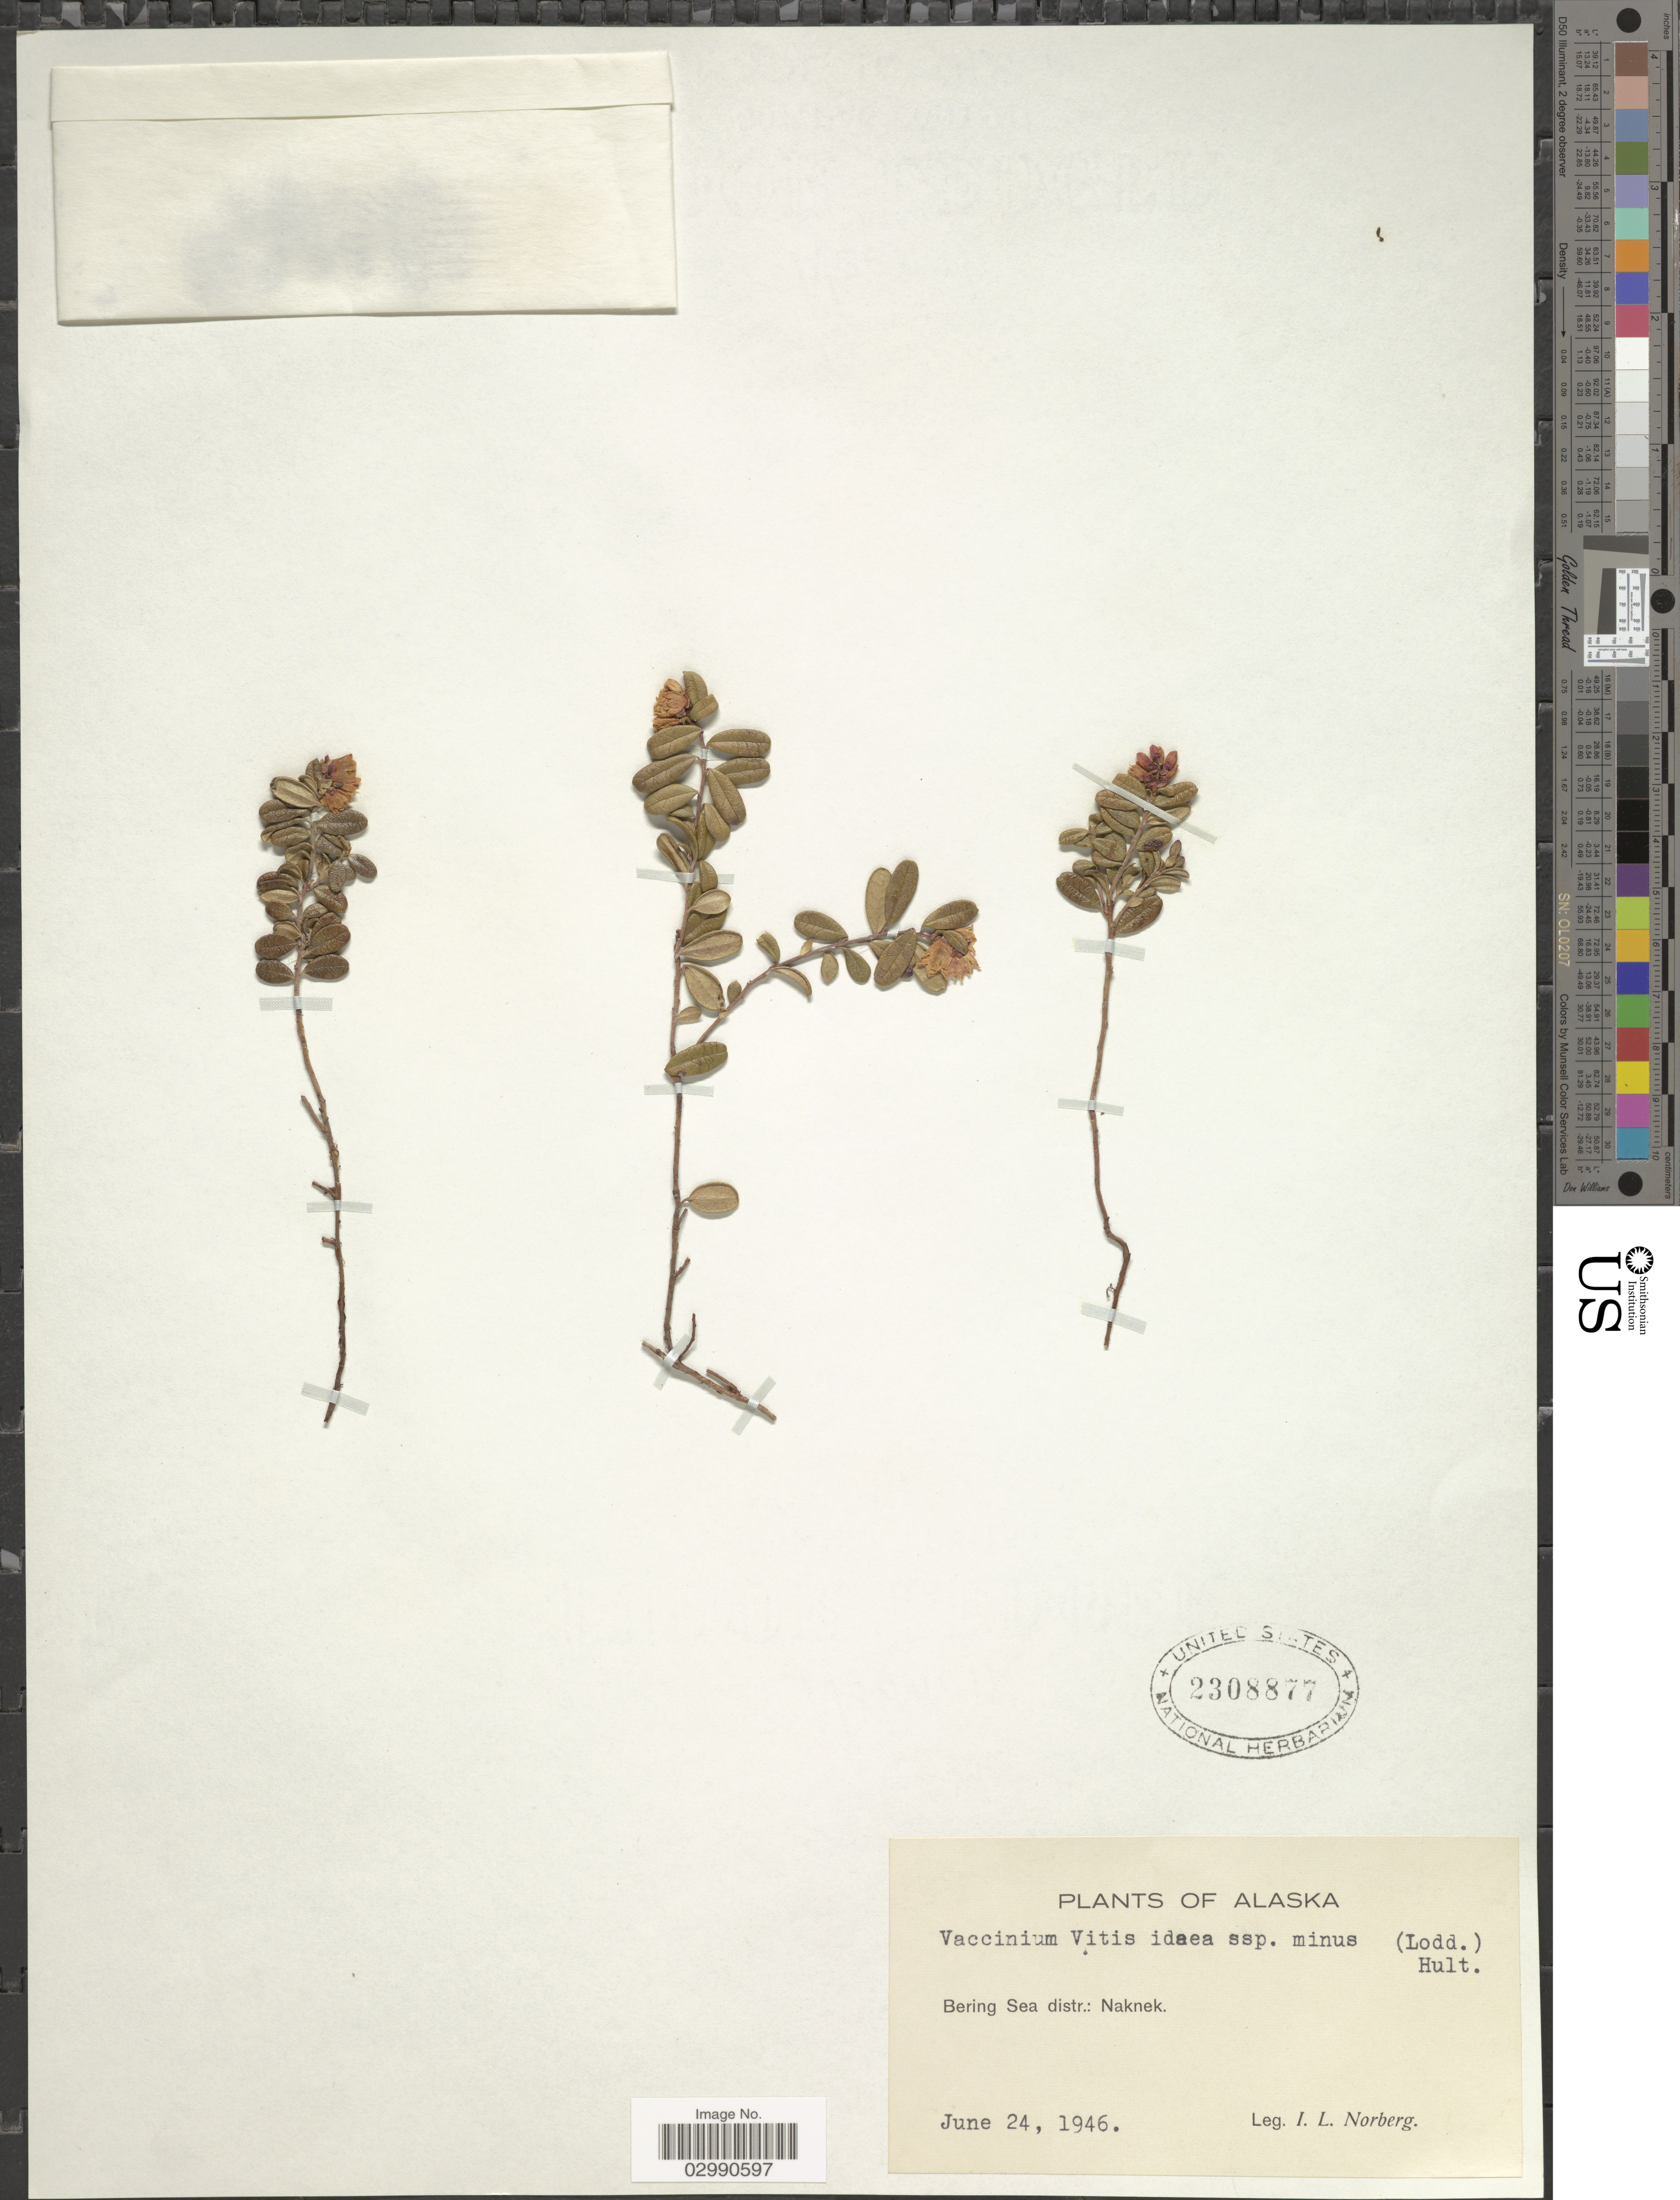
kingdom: Plantae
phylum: Tracheophyta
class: Magnoliopsida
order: Ericales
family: Ericaceae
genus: Vaccinium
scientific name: Vaccinium vitis-idaea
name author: L.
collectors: I. Norberg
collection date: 1946-06-24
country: United States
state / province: Alaska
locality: Bering Sea distr.: Naknek.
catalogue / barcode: US 2308877